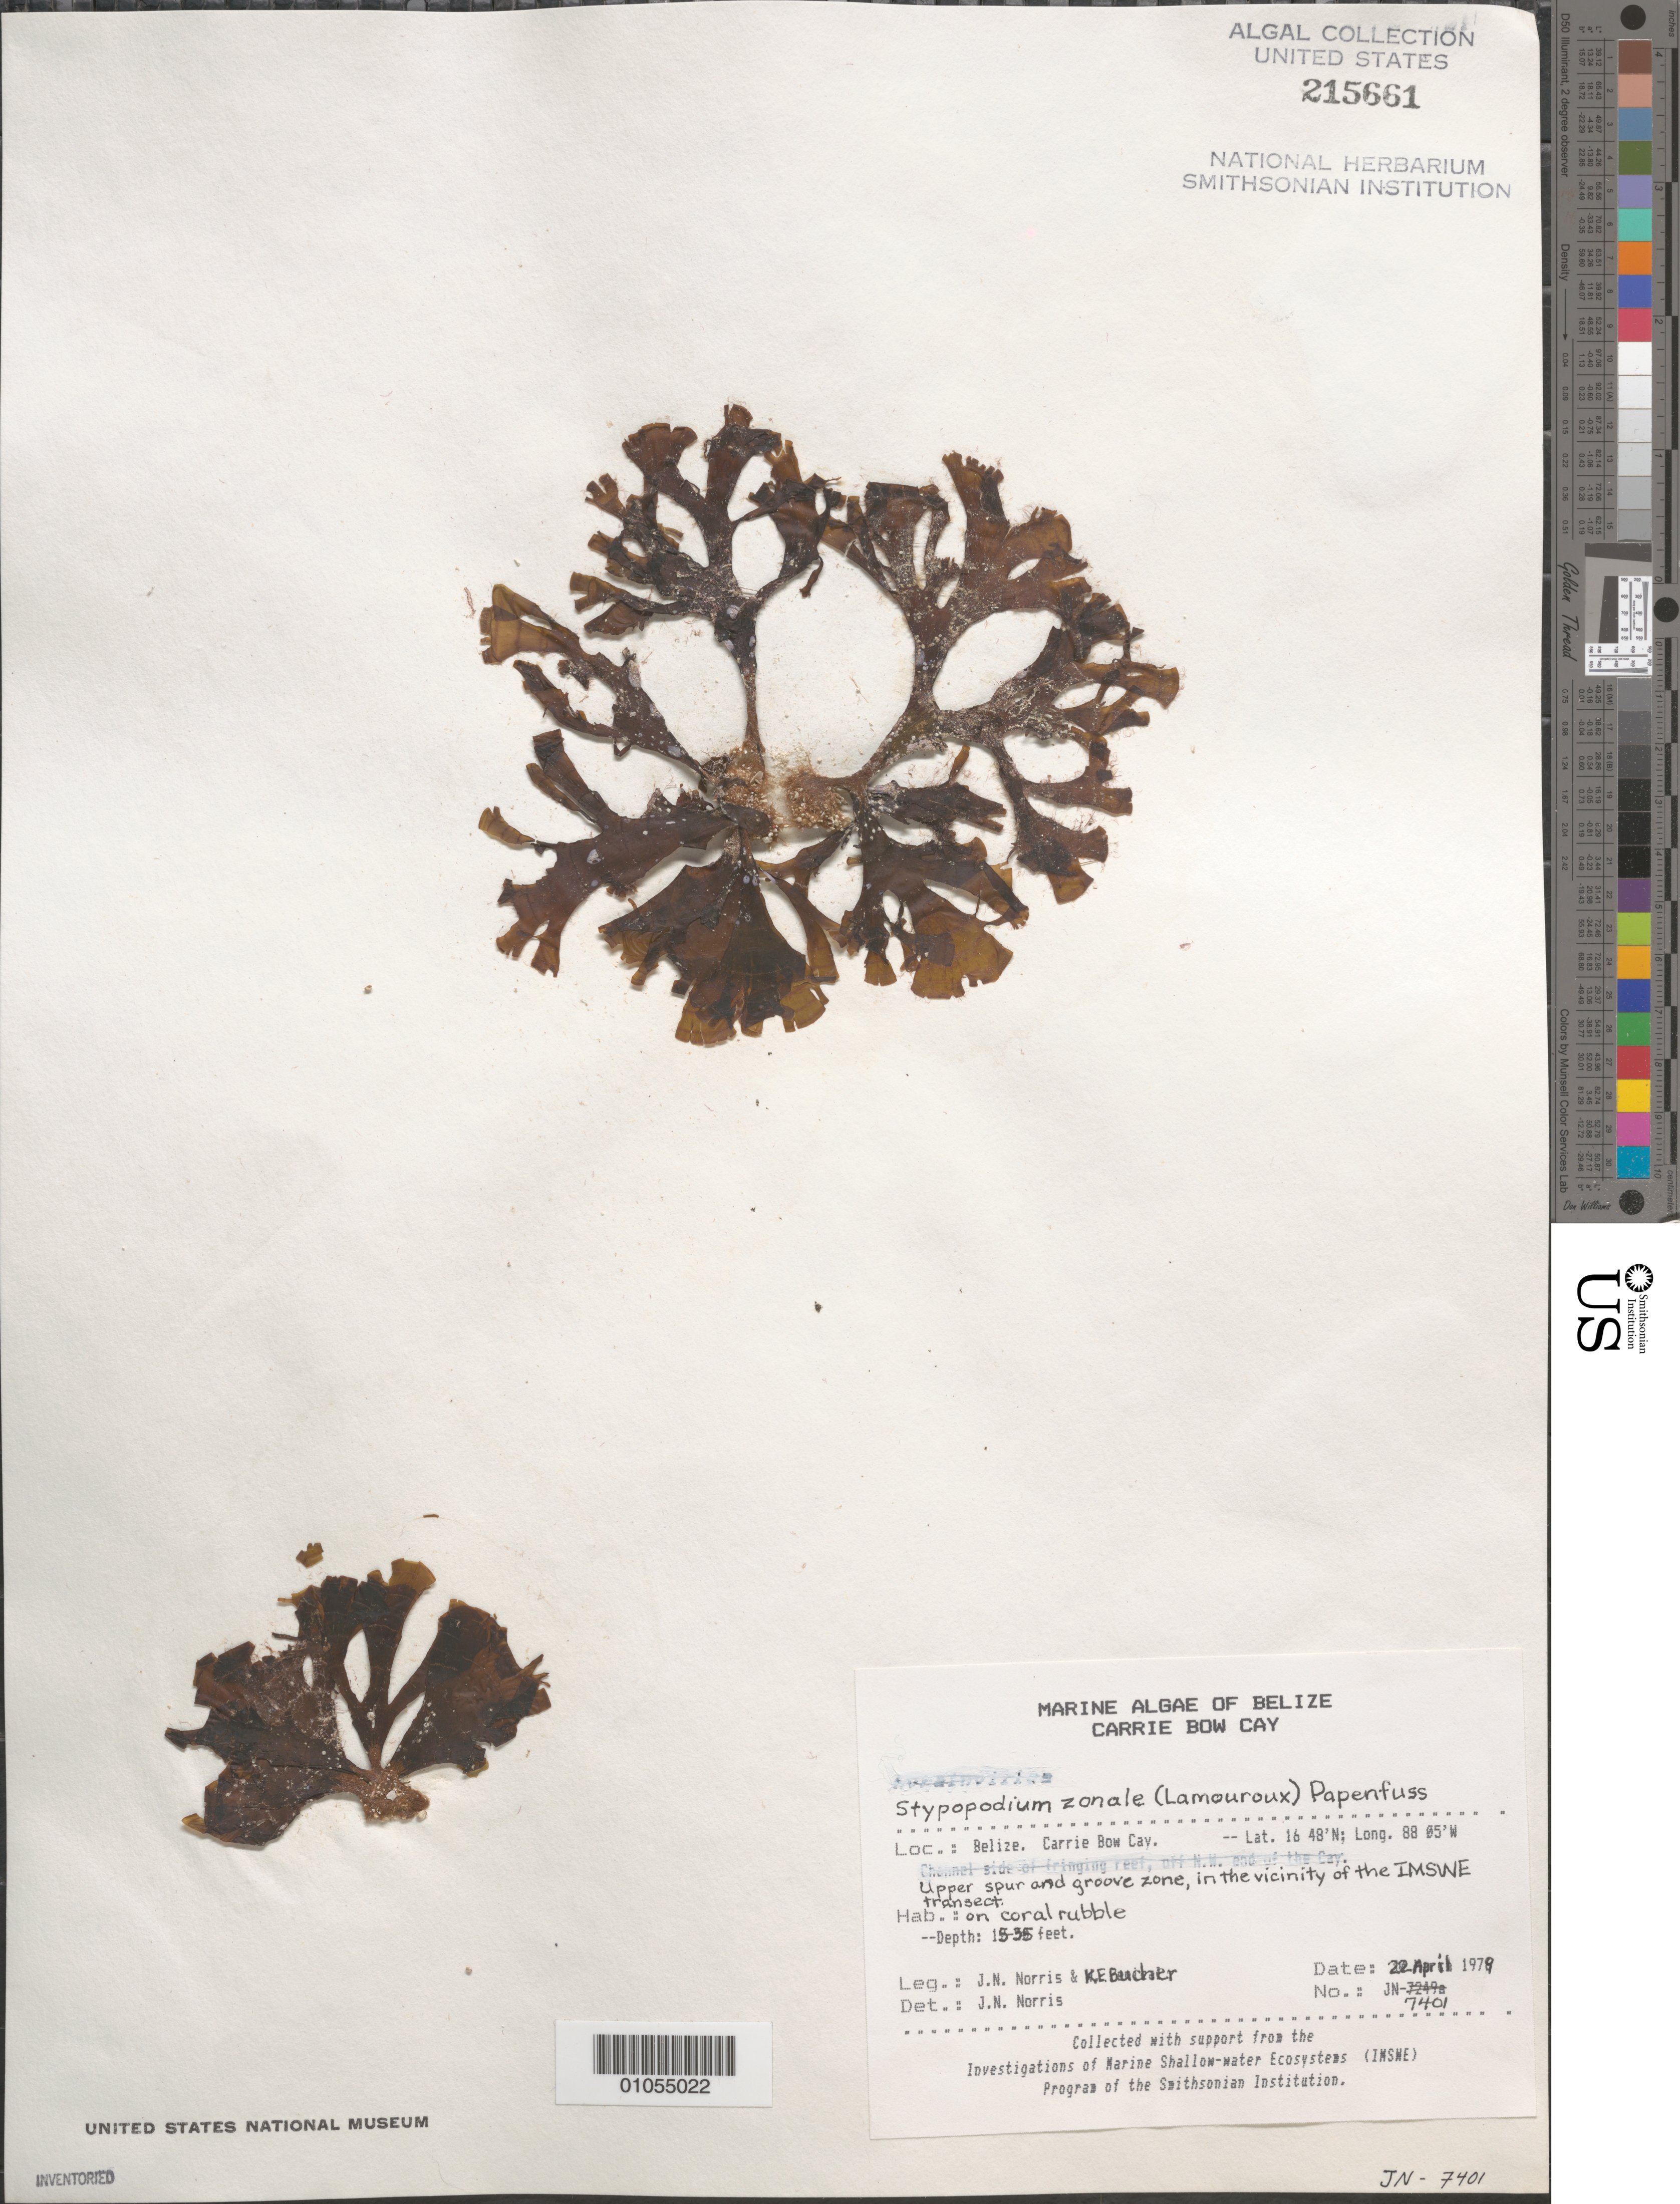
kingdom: Chromista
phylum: Ochrophyta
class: Phaeophyceae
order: Dictyotales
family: Dictyotaceae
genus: Stypopodium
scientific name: Stypopodium zonale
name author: (J.V.Lamouroux) Papenf.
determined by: Norris, James N.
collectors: J. N. Norris & K. E. Bucher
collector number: JN-7401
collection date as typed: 22 Apr 1979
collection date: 1979-04-22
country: Belize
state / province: Stann Creek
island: Carrie Bow Cay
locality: Upper spur and groove zone, in IMSWE transect area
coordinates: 16 48'N, 88 05'W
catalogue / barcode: US 215661